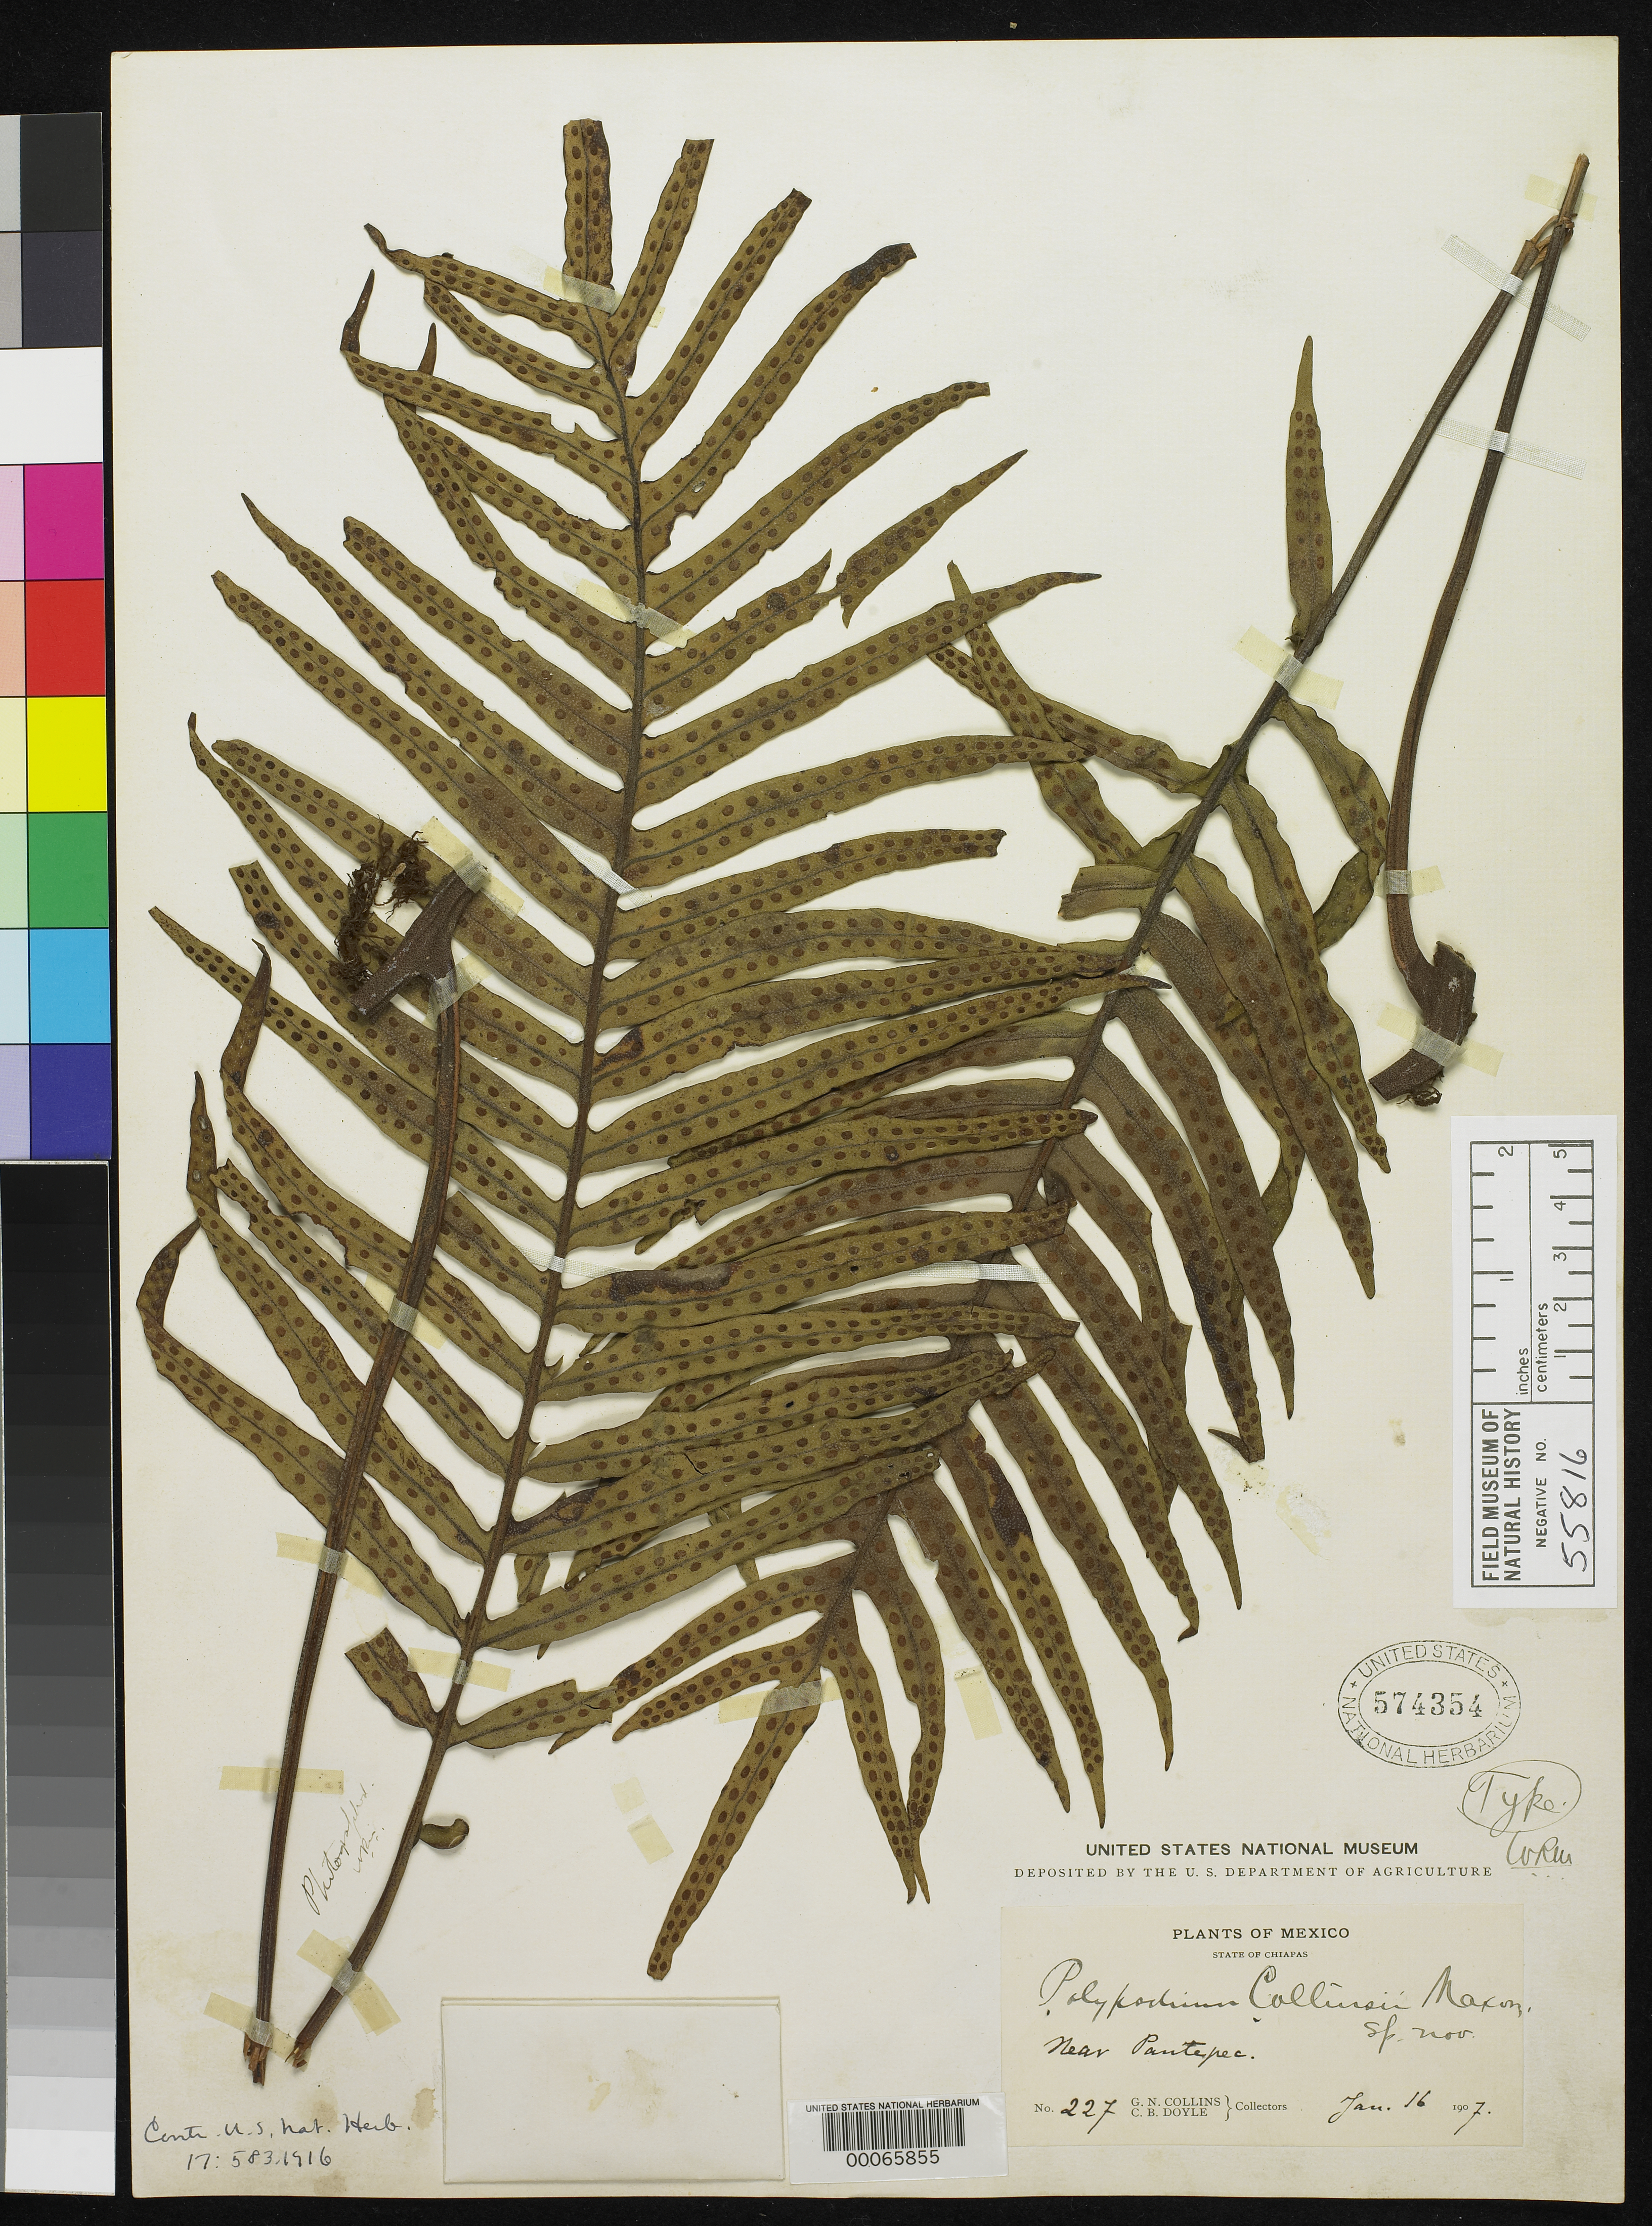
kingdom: Plantae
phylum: Tracheophyta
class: Polypodiopsida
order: Polypodiales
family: Polypodiaceae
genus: Polypodium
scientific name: Polypodium collinsii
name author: Maxon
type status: Holotype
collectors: G. Collins & C. Doyle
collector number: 227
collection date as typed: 16 Jan 1907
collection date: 1907-01-16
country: Mexico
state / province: Chiapas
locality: Near Pantepec.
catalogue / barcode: US 574354